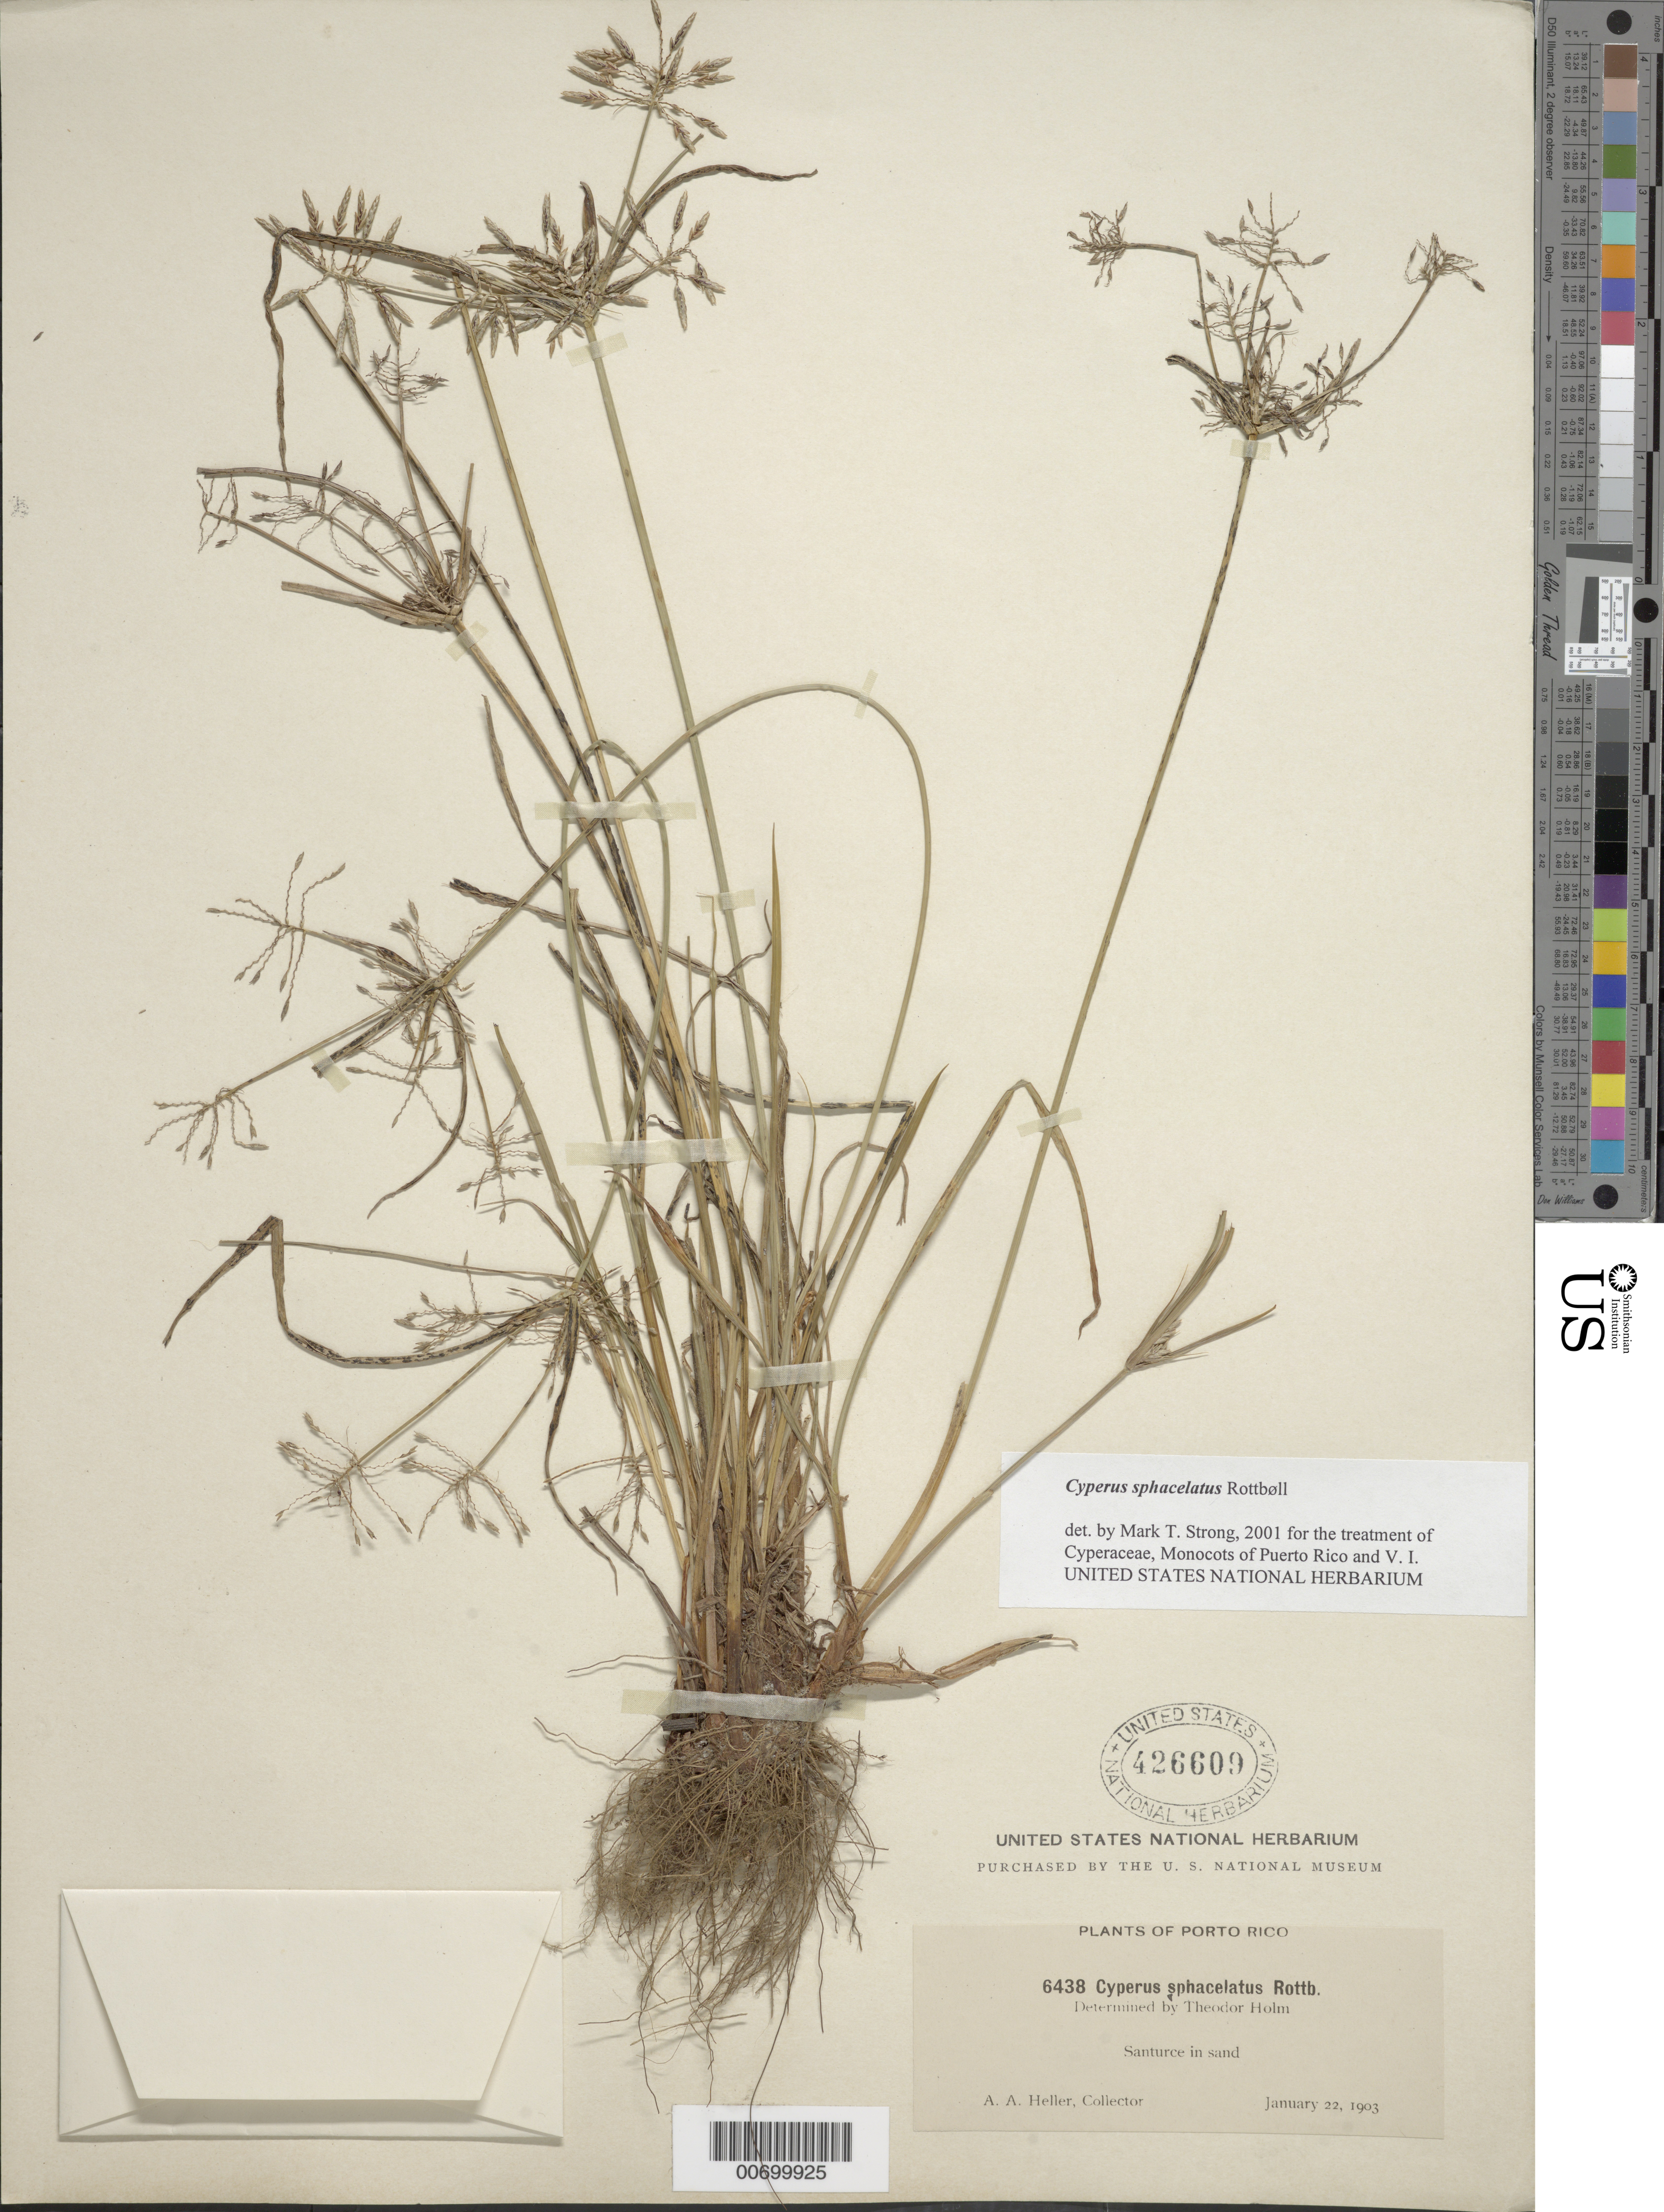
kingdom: Plantae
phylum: Tracheophyta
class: Liliopsida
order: Poales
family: Cyperaceae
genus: Cyperus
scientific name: Cyperus sphacelatus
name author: Rottb.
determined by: Strong, M. T., (US), Smithsonian Institution - National Museum of Natural History (UNITED STATES)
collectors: A. A. Heller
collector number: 6438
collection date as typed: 22 Jan 1903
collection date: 1903-01-22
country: Puerto Rico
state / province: San Juan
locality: Santurce.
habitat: In sand.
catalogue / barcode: US 426609